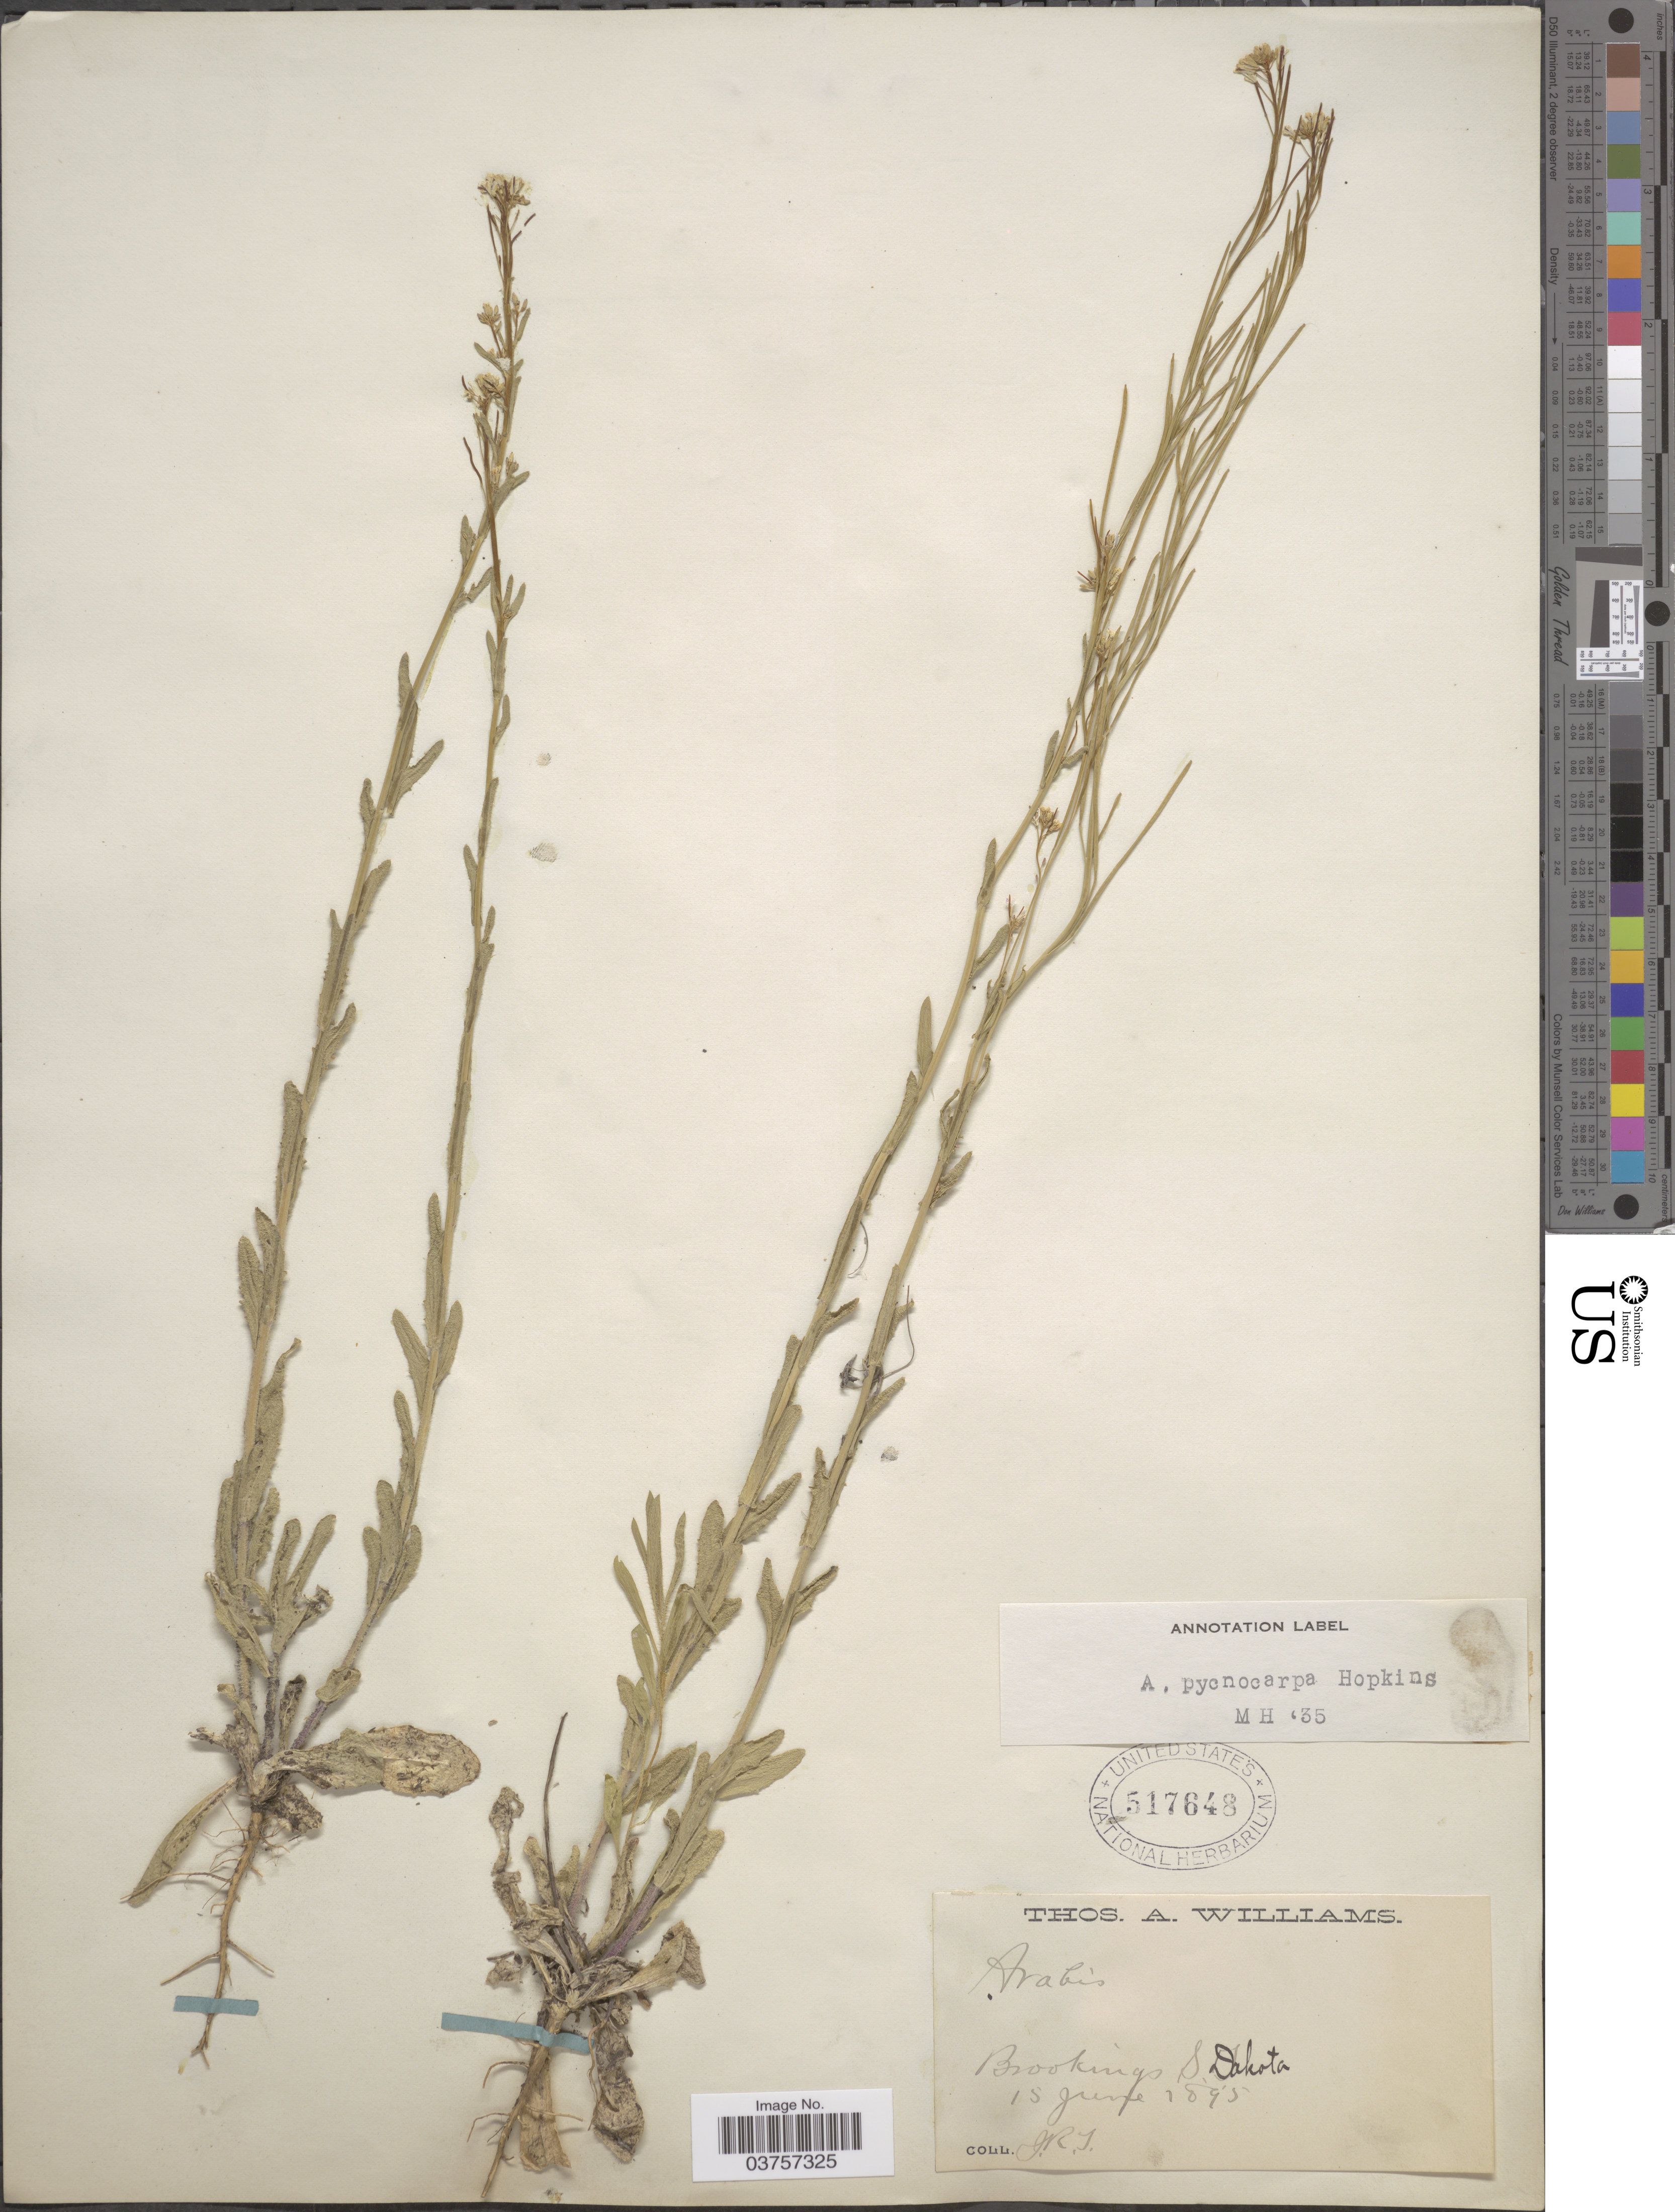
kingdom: Plantae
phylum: Tracheophyta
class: Magnoliopsida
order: Brassicales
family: Brassicaceae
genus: Arabis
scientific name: Arabis hirsuta var. pycnocarpa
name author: M. Hopkins & Rollins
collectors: J. R. I.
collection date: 1895-06-15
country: United States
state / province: South Dakota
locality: Brookings.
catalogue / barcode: US 517648